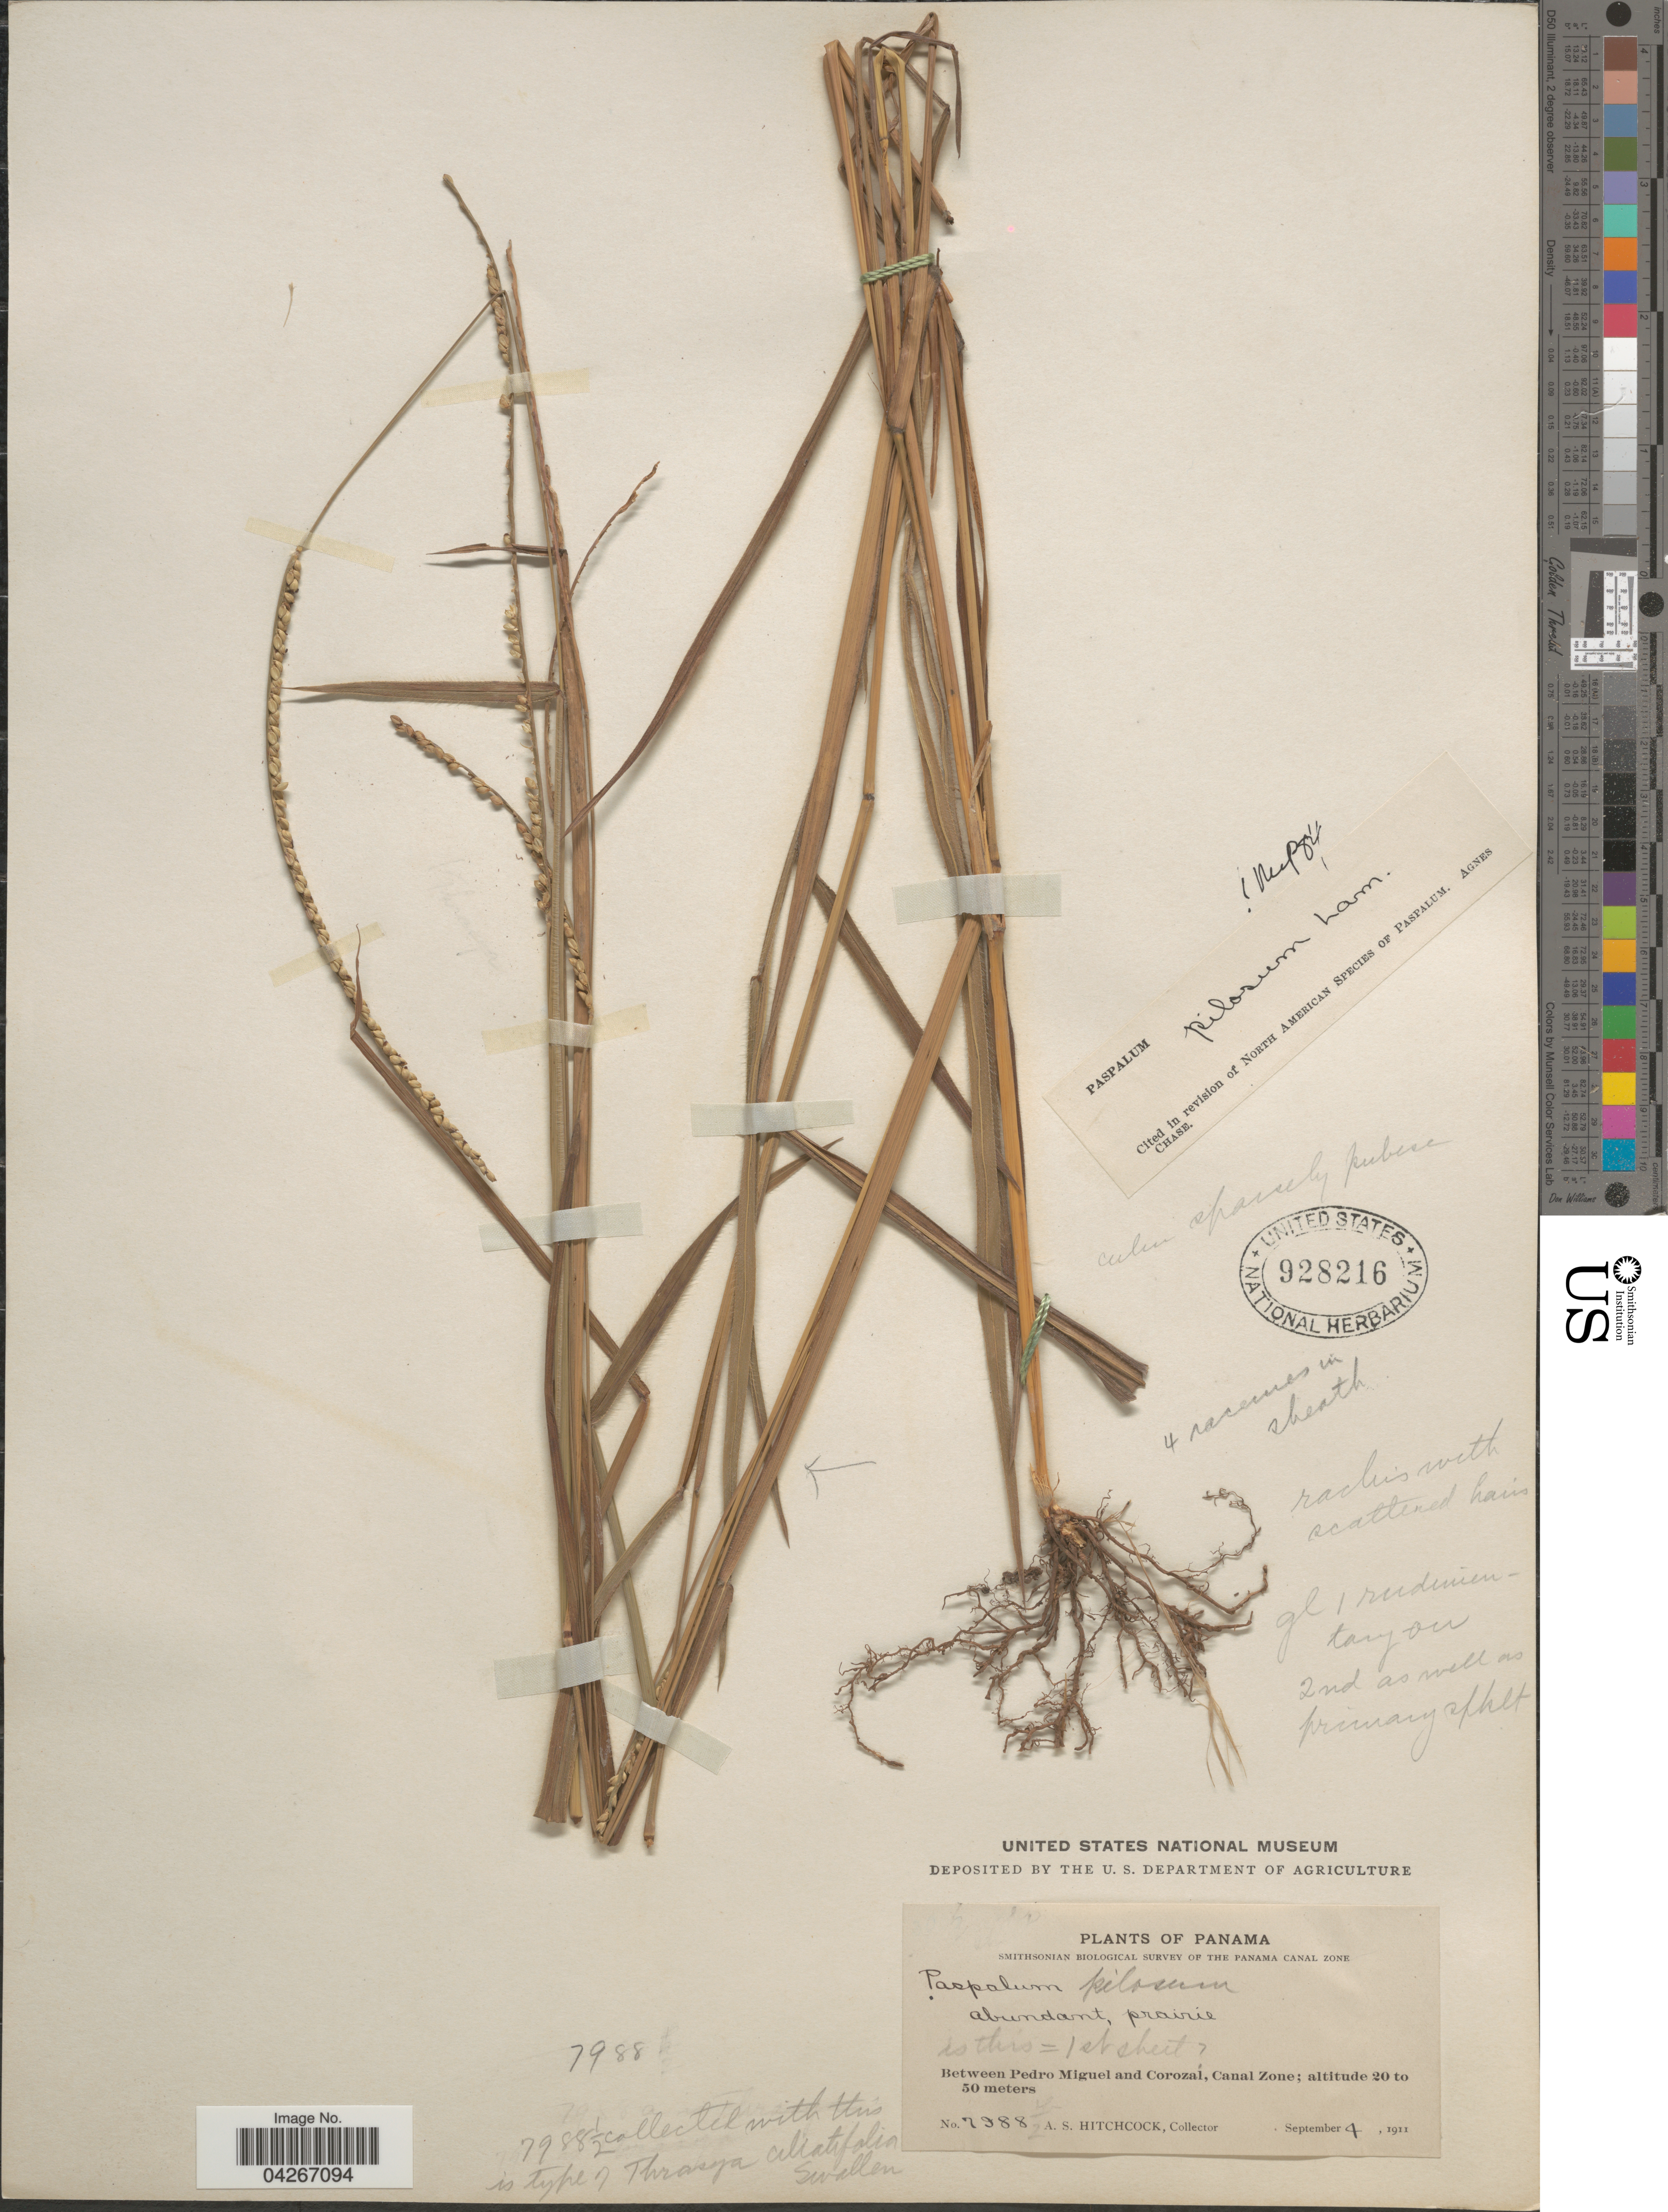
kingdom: Plantae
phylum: Tracheophyta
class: Liliopsida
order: Poales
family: Poaceae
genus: Paspalum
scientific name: Paspalum pilosum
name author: Lam.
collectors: A. S. Hitchcock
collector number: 7988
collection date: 1911-09-04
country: Panama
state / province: Colón / Panamá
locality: Smithsonian Biological Survey Of The Panama Canal Zone. Between Pedro Miguel and Corozal, Canal Zone.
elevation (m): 50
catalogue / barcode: US 928216